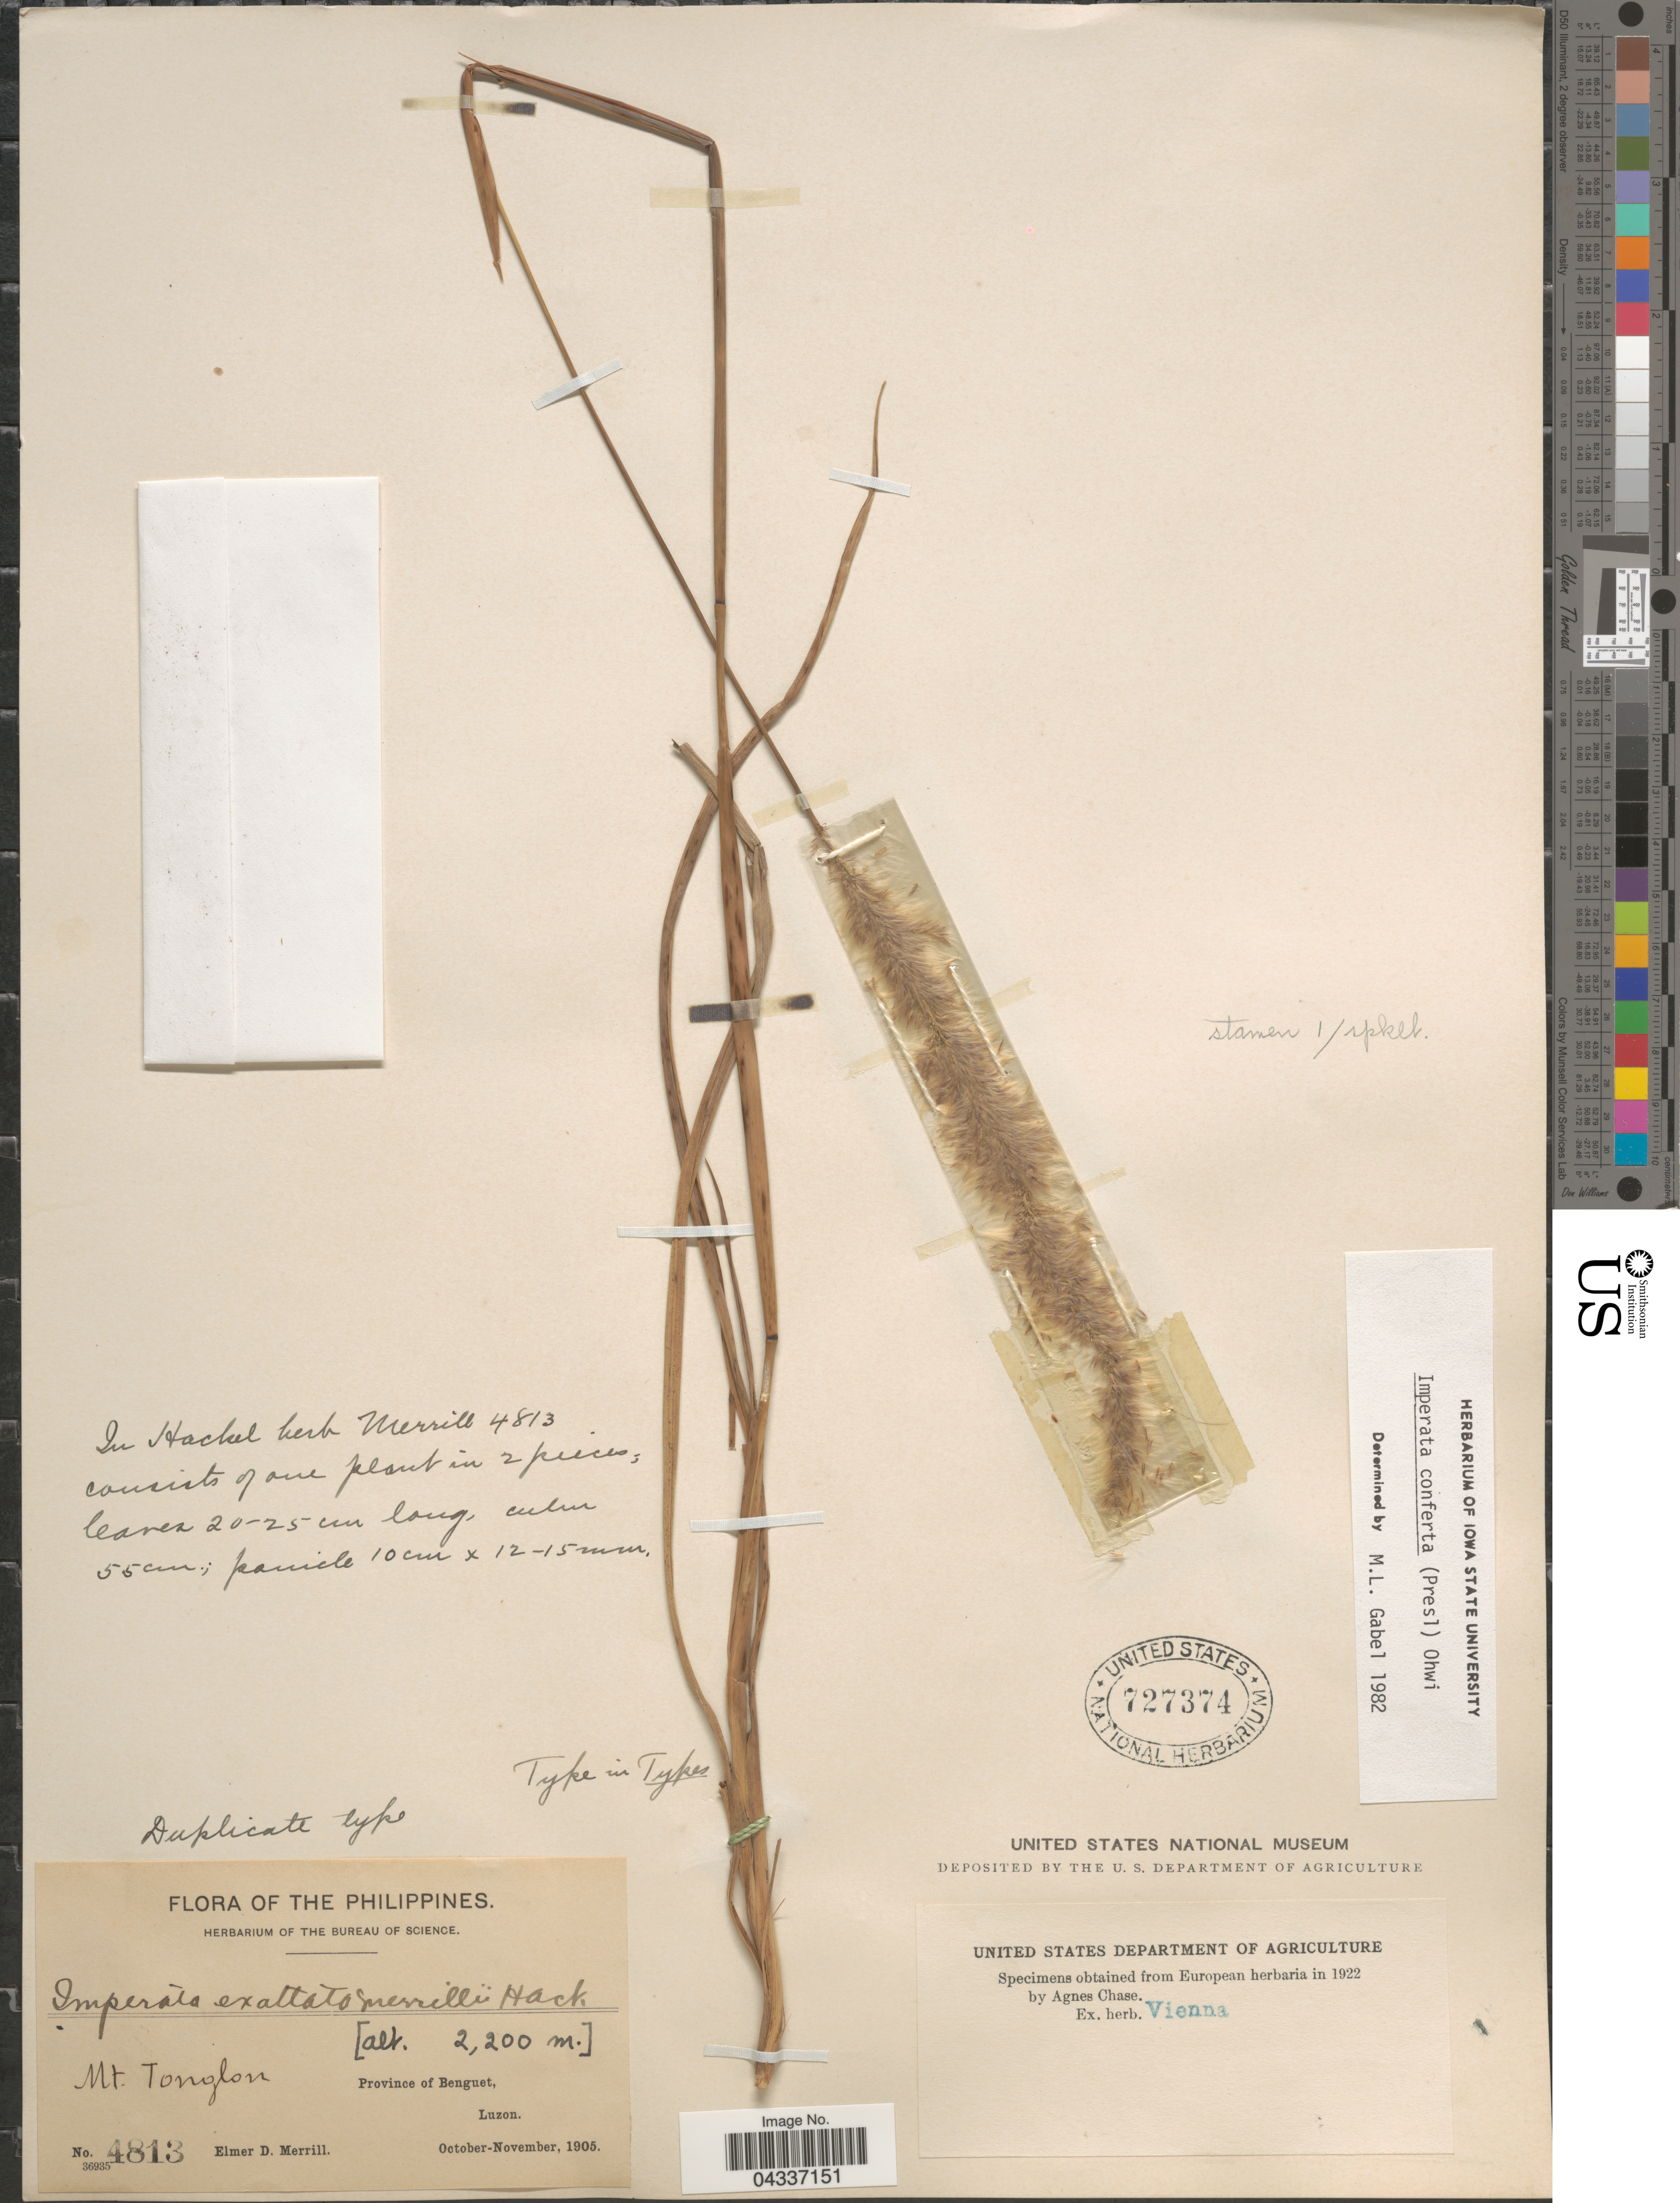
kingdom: Plantae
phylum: Tracheophyta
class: Liliopsida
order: Poales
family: Poaceae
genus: Imperata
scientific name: Imperata conferta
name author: (J. Presl) Ohwi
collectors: E. D. Merrill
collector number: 4813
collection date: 1905-10/1905-11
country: Philippines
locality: Mt. Tonglon. Province of Benguet, Luzon.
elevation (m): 2200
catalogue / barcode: US 727374